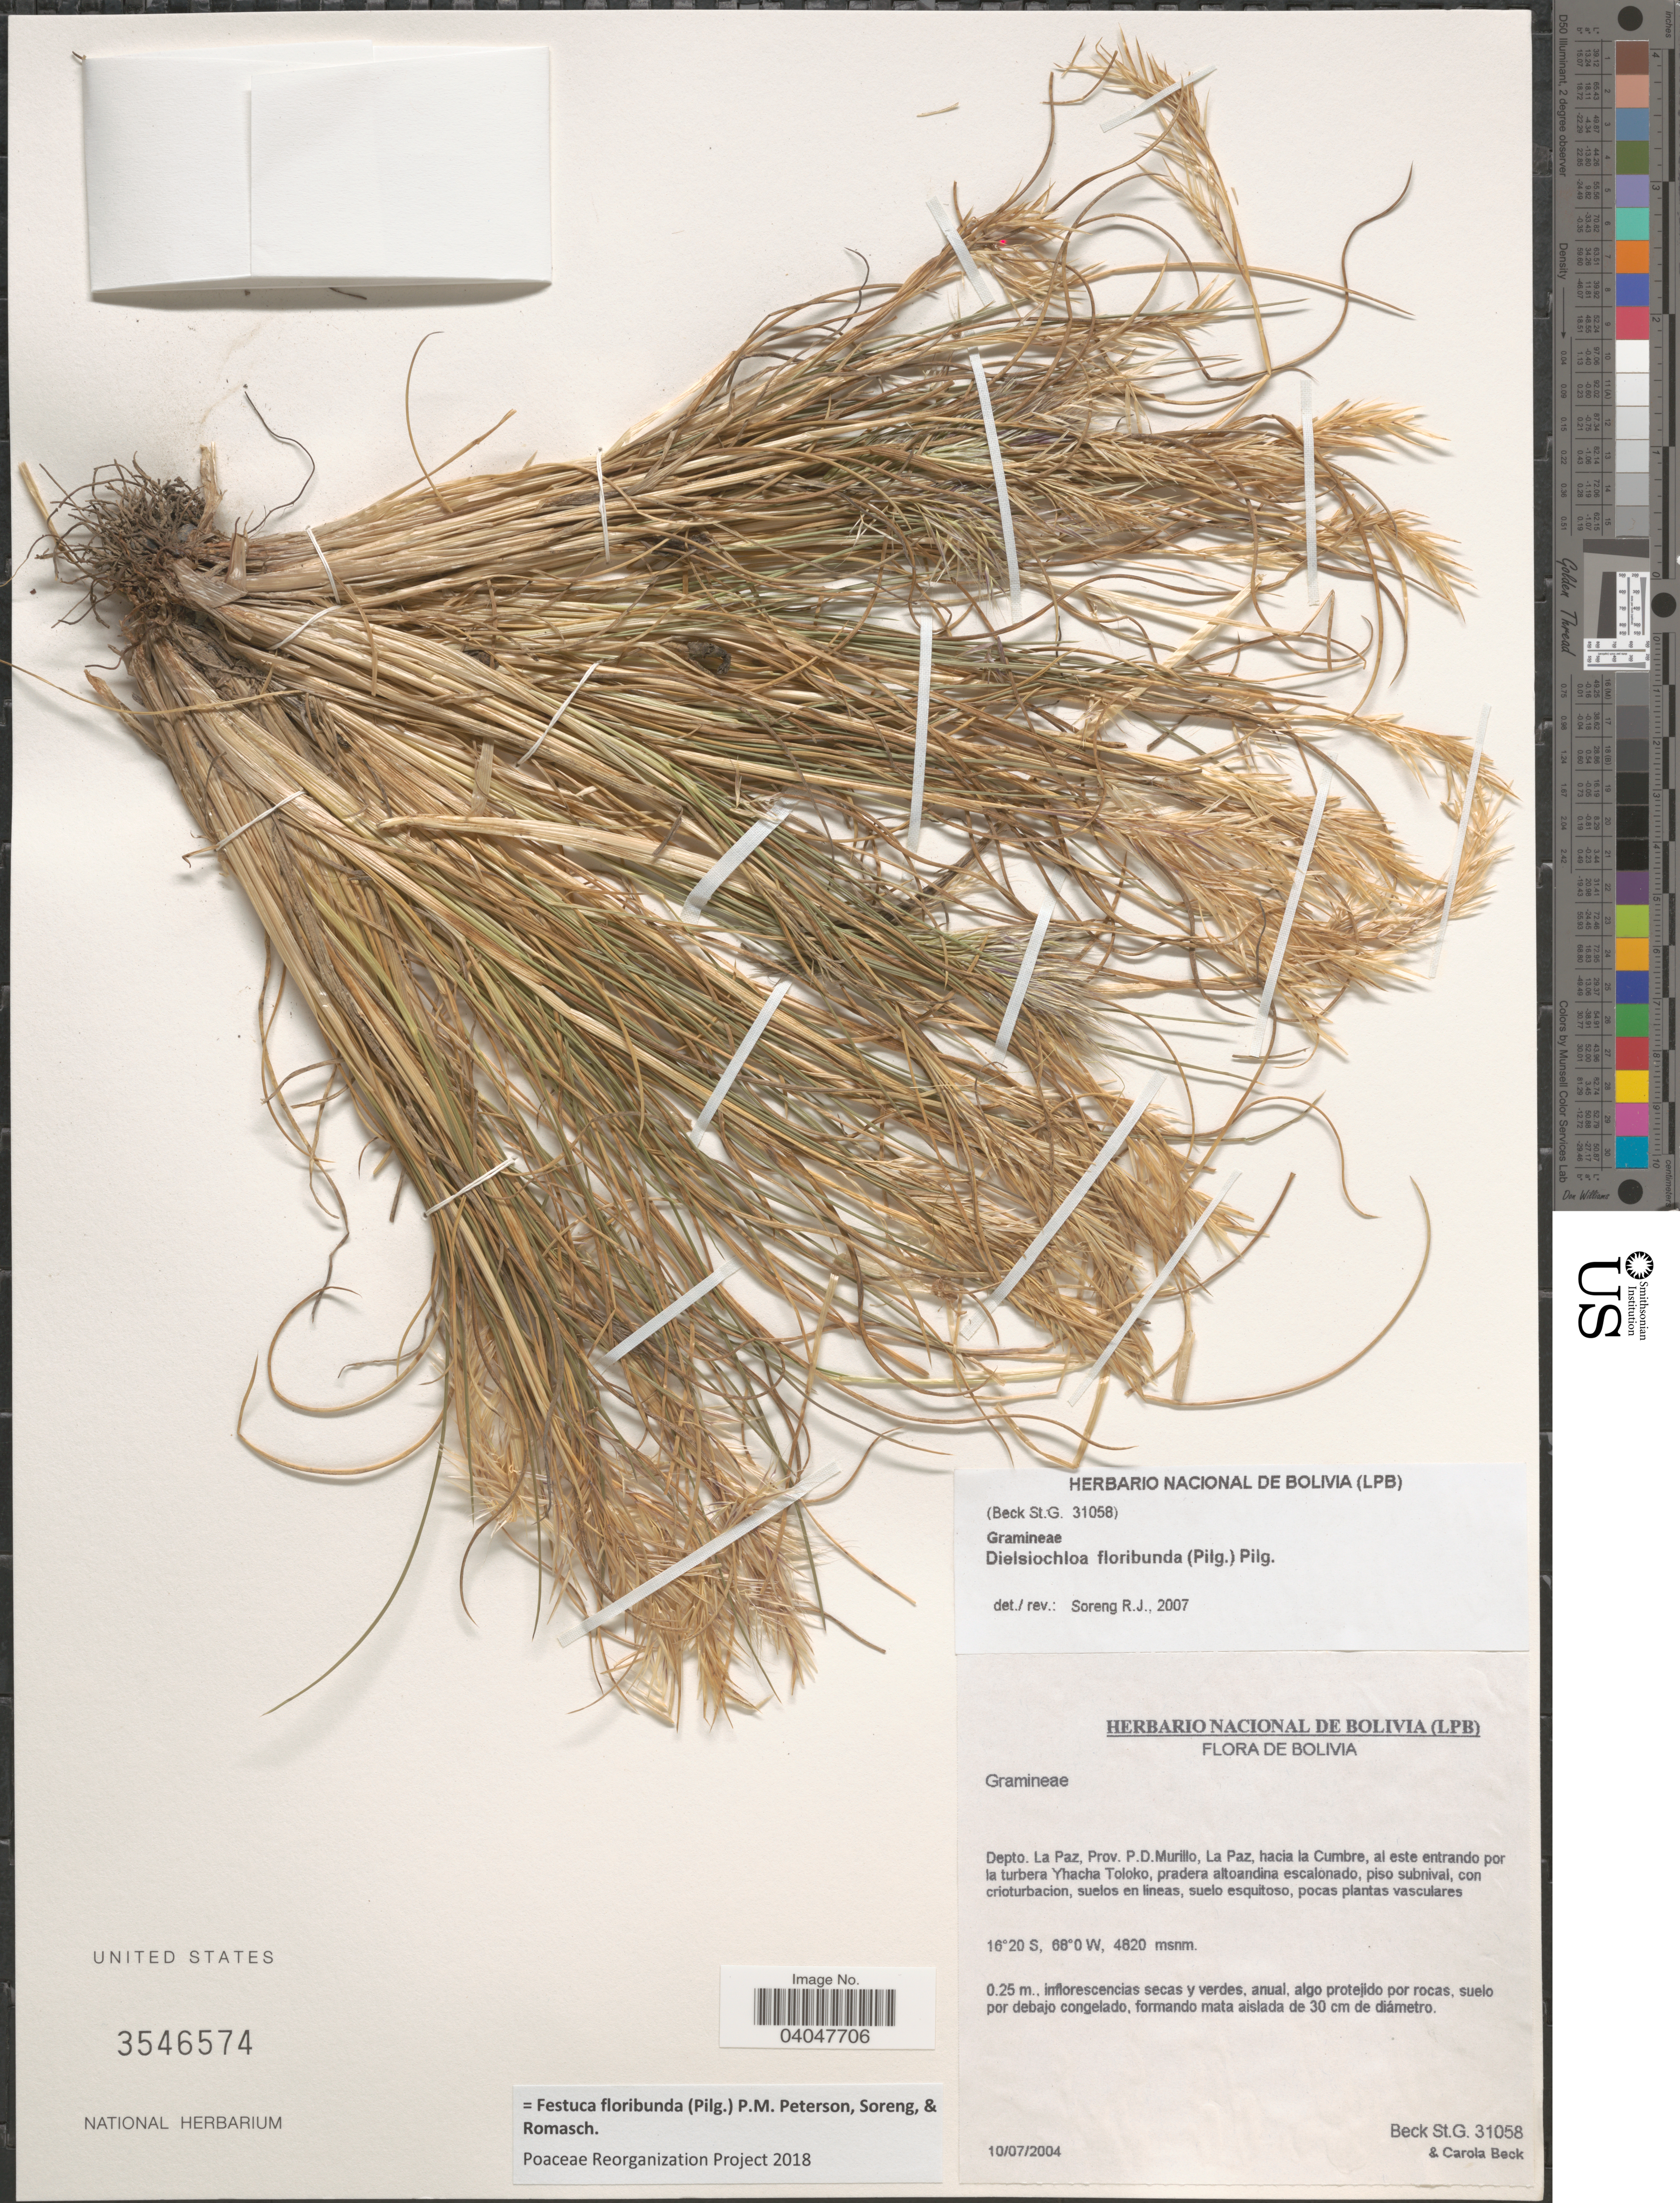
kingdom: Plantae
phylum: Tracheophyta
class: Liliopsida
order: Poales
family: Poaceae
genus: Festuca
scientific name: Festuca floribunda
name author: (Pilg.) P.M. Peterson et al.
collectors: S. G. Beck & C. K. Beck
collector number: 31058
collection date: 2004-07-10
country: Bolivia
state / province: La Paz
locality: Depto. La Paz, Prov. P.D.Murillo, La Paz, hacia la Cumbre, al este entrando por la turbera Yhacha Toloko.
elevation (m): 4820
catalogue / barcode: US 3546574